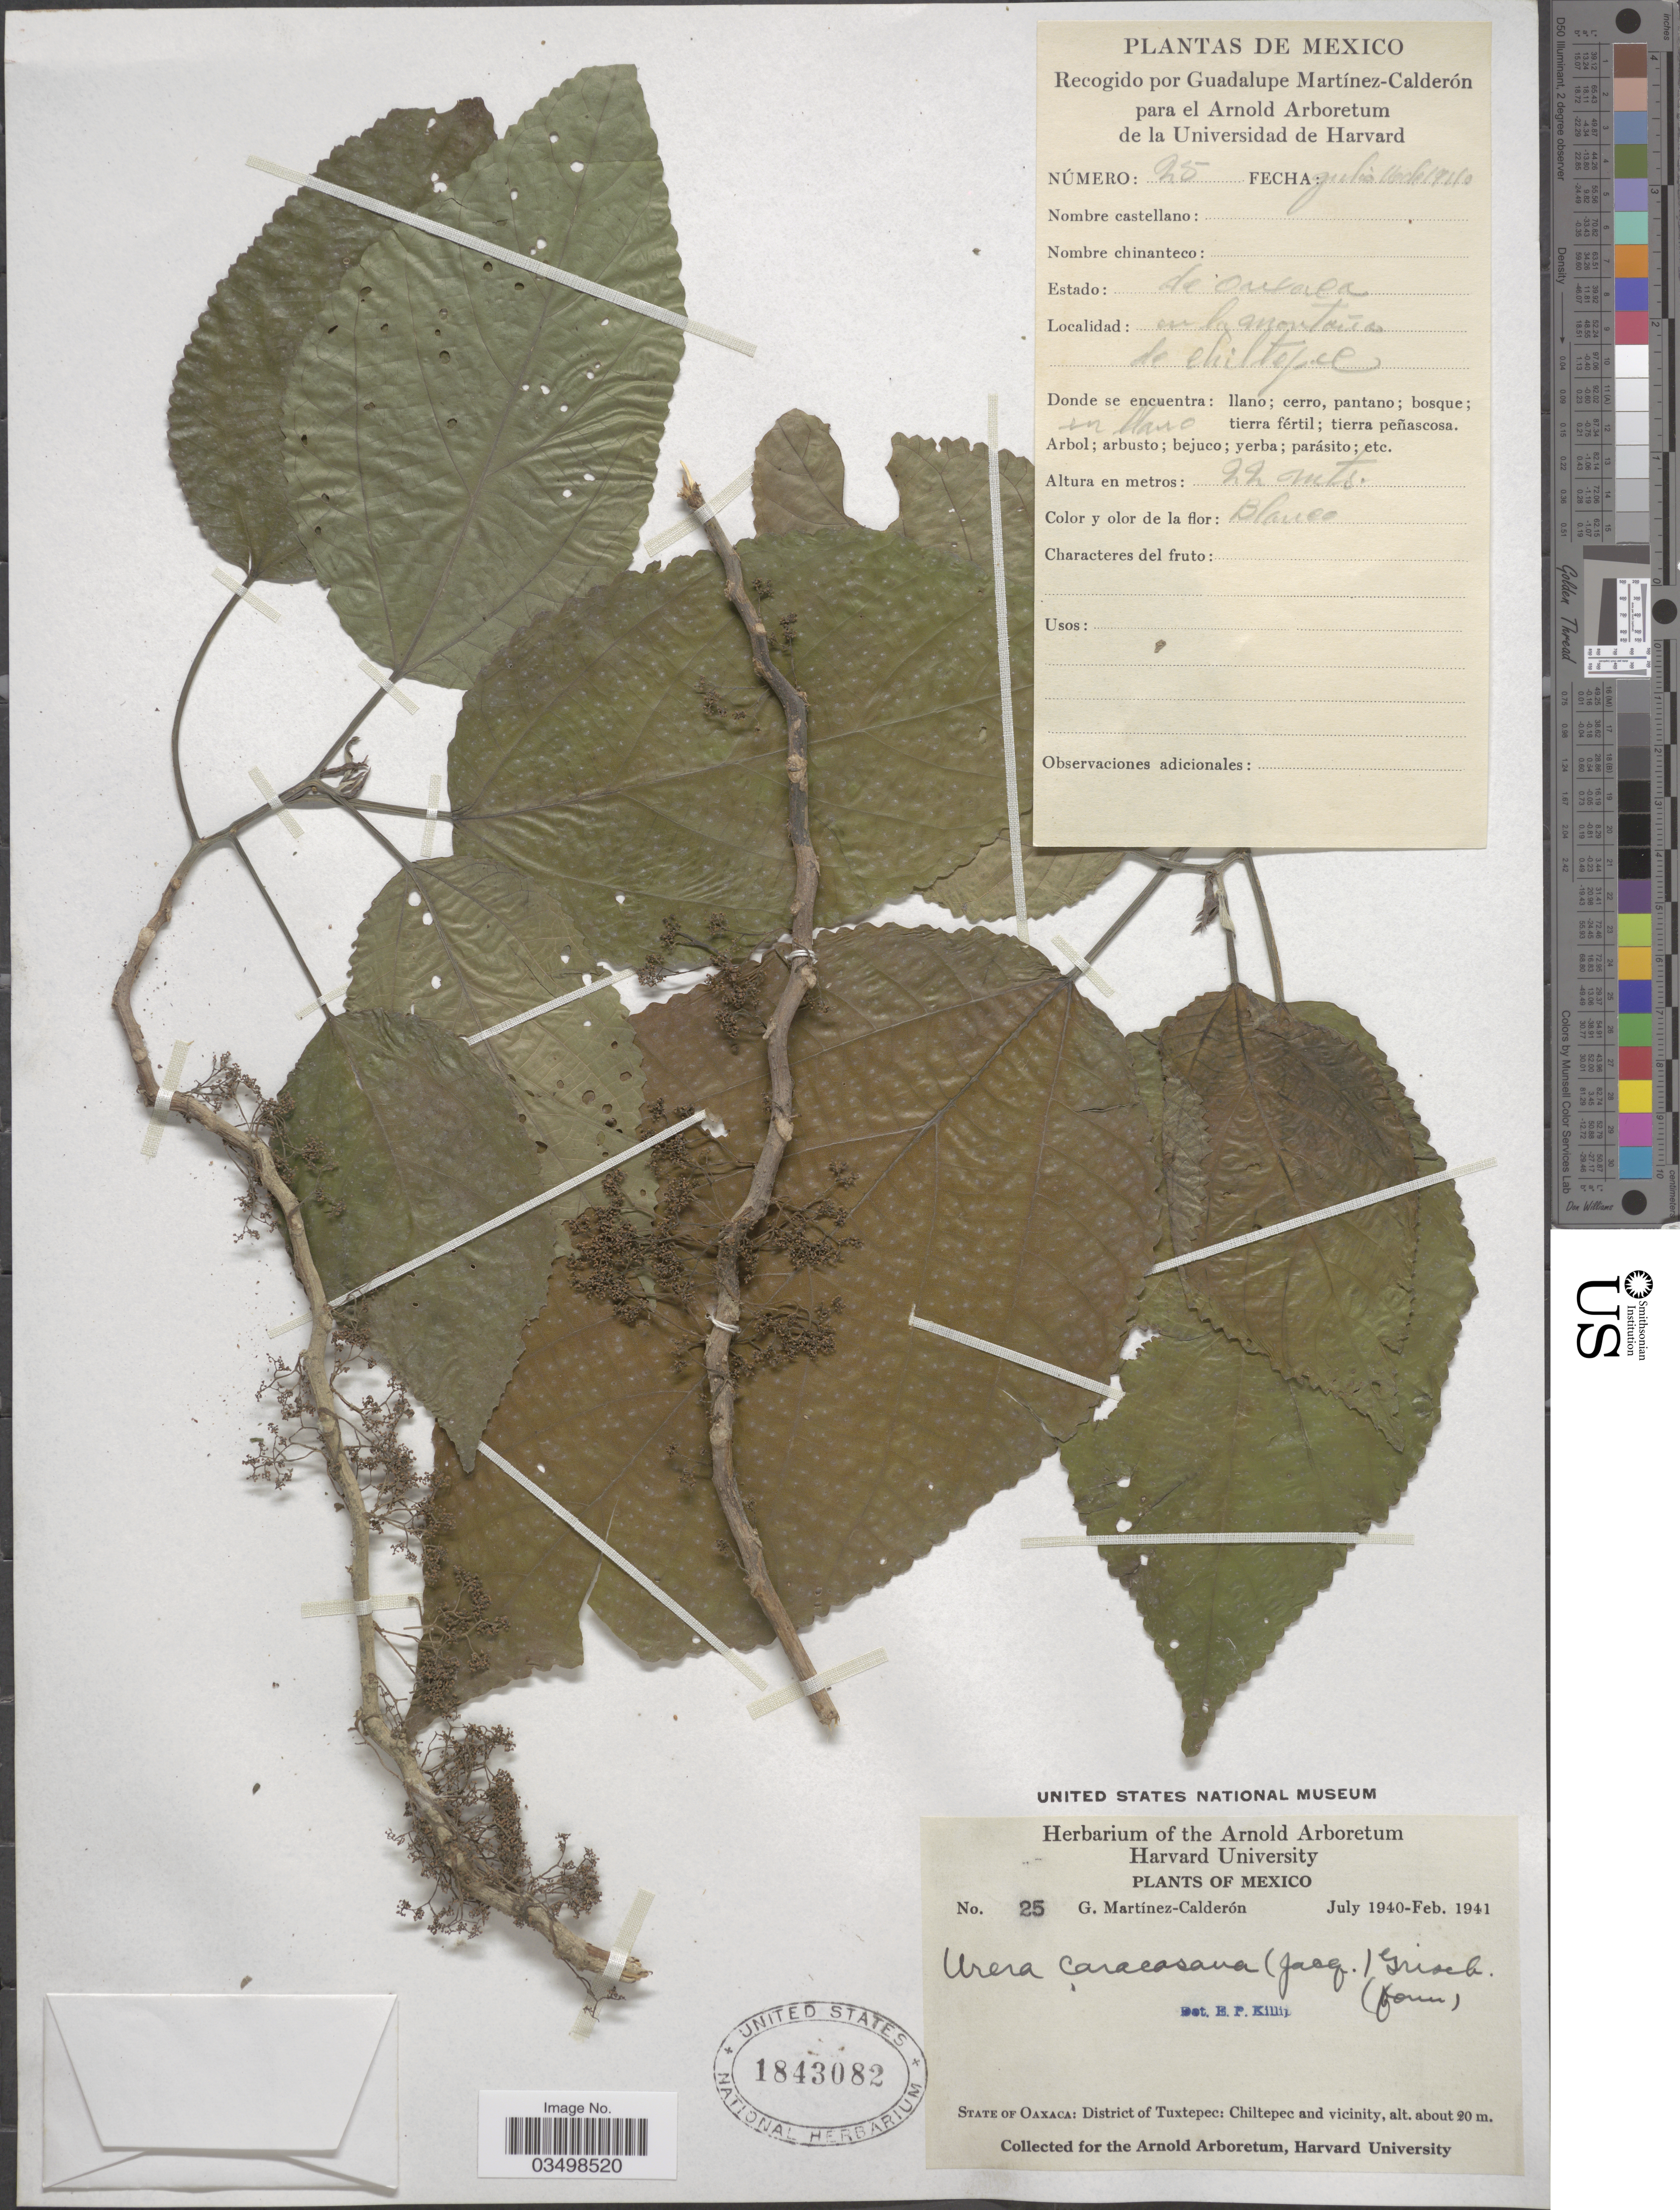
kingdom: Plantae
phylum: Tracheophyta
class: Magnoliopsida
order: Rosales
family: Urticaceae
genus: Urera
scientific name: Urera caracasana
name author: (Jacq.) Gaudich. ex Griseb.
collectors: G. Martínez Calderón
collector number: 25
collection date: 1940-07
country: Mexico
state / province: Oaxaca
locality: En la montaño de Chiltepec. District of Tuxtepec: Chiltepec and vicinity.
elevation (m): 22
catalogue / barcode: US 1843082